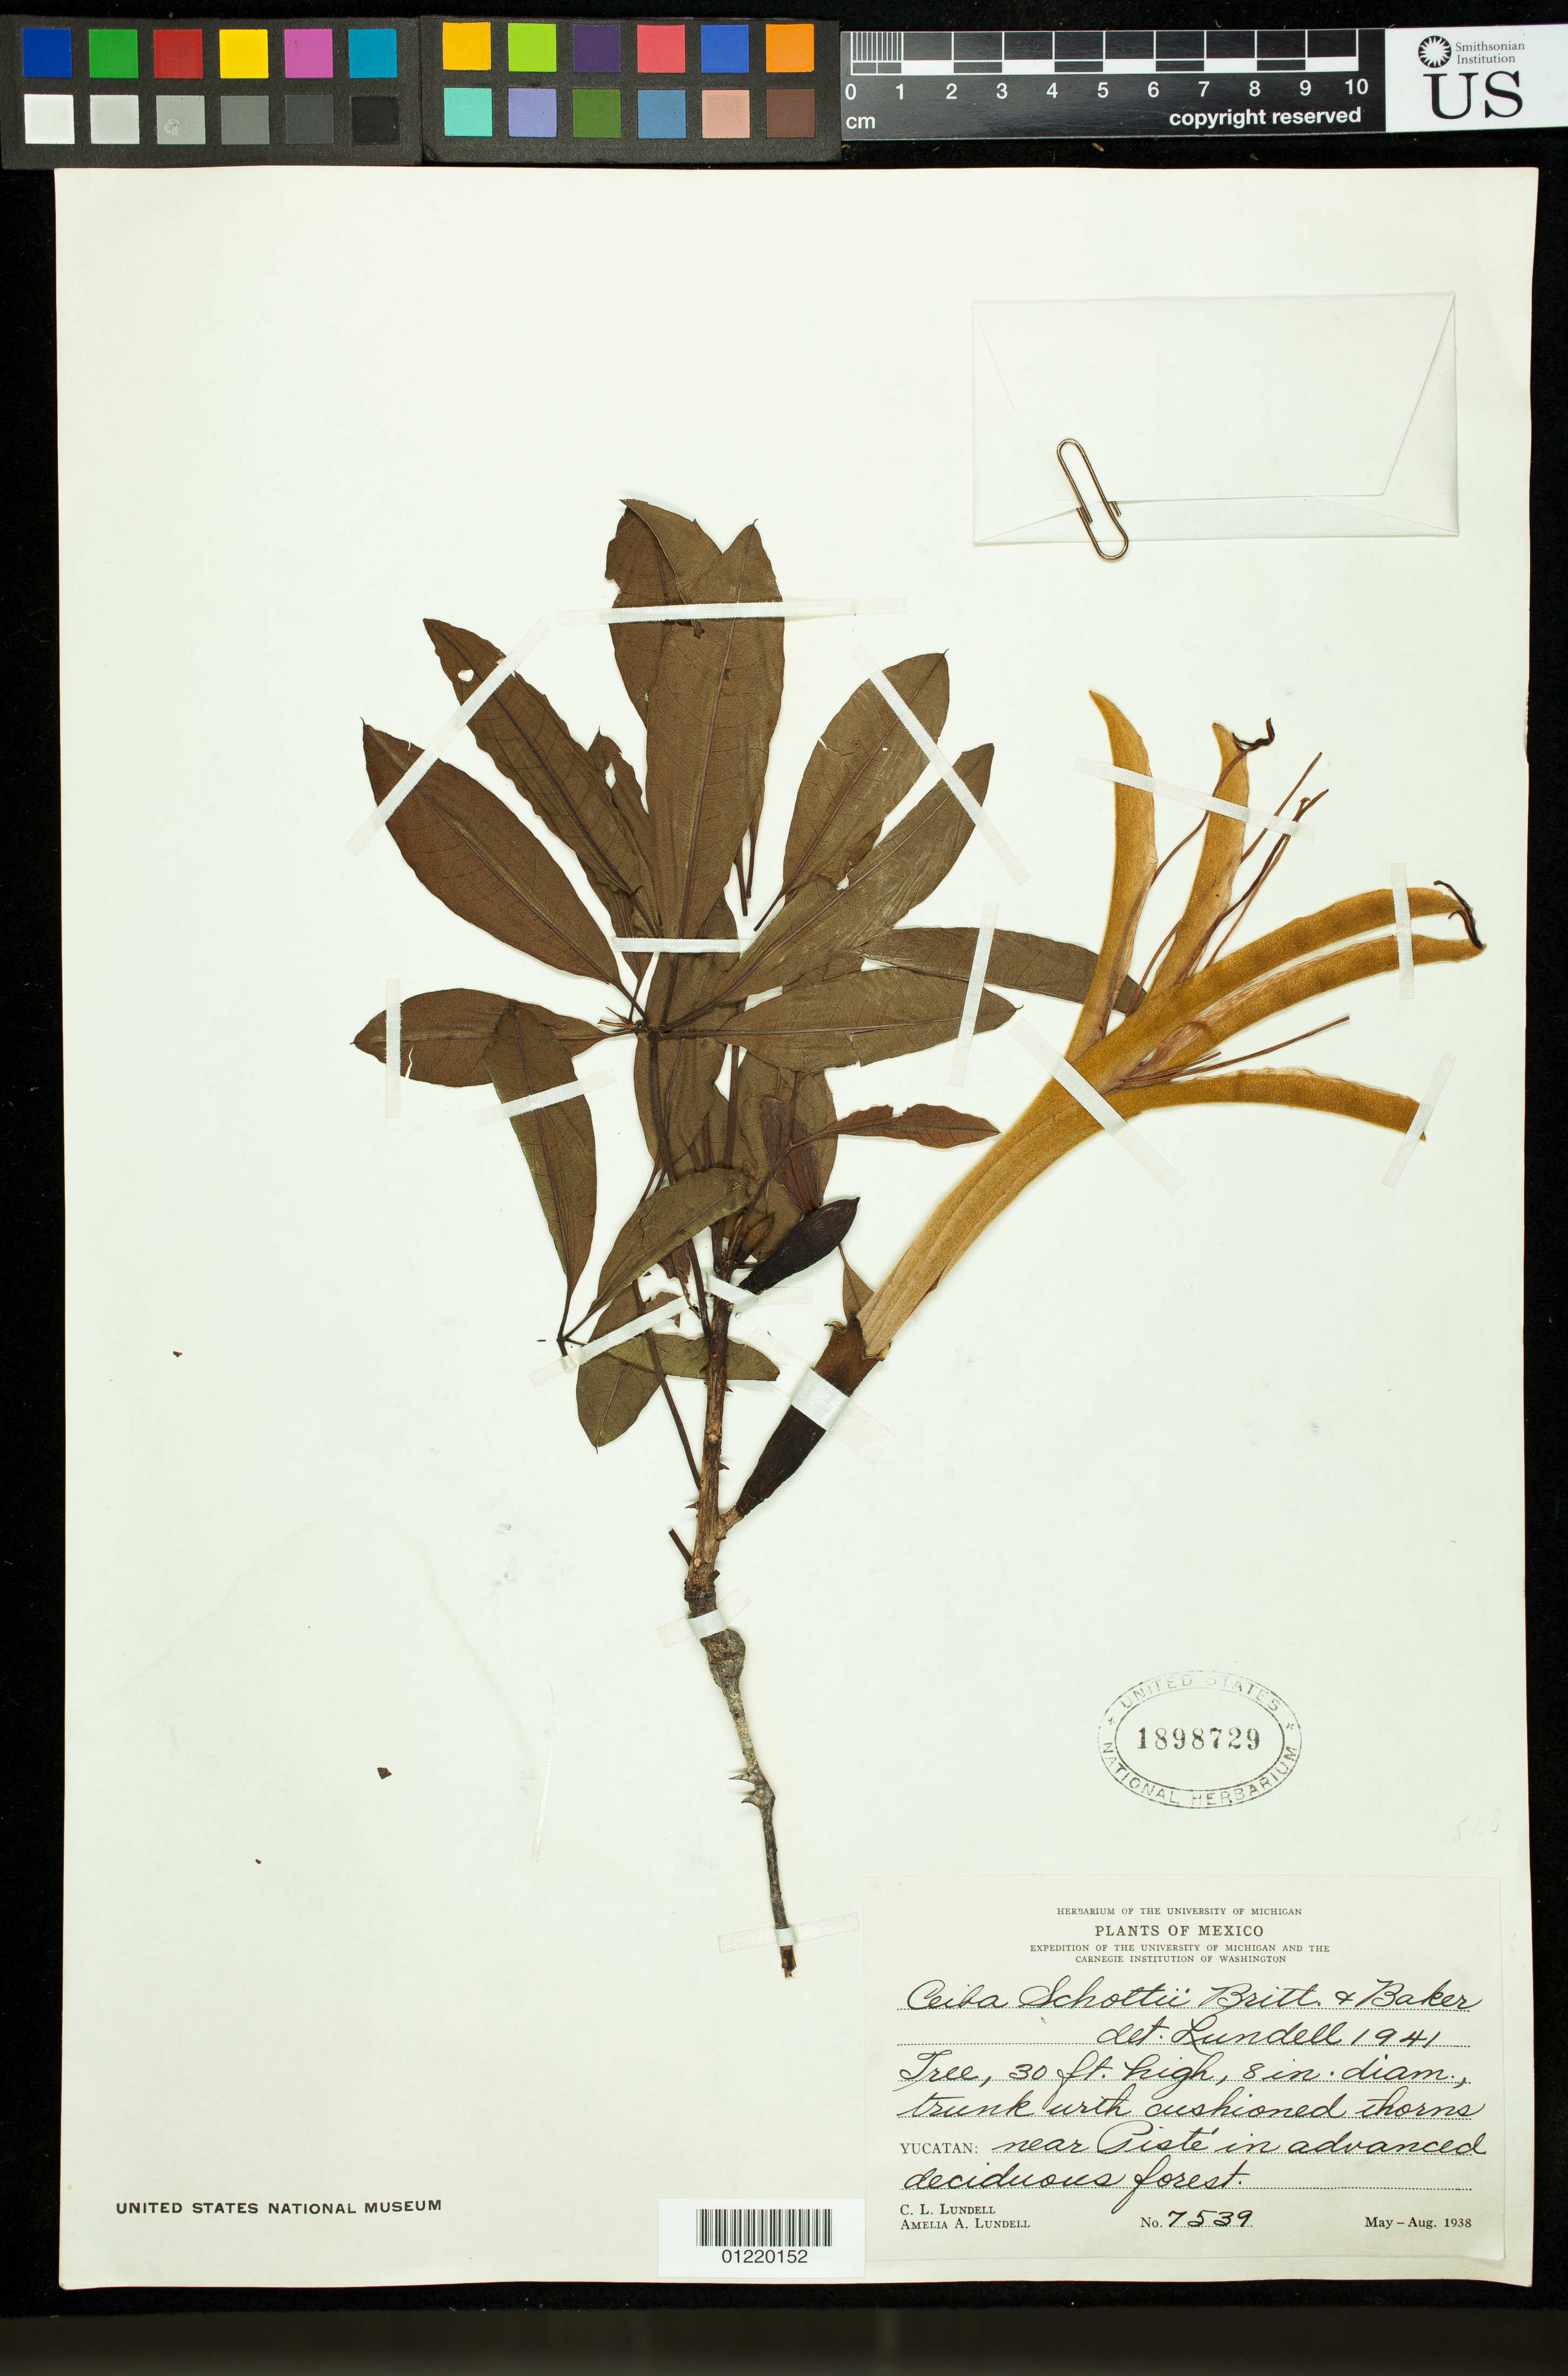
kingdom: Plantae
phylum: Tracheophyta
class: Magnoliopsida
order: Malvales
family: Malvaceae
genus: Ceiba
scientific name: Ceiba schottii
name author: Britten & Baker f.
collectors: C. L. Lundell & A. A. Lundell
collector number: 7539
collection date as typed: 1938-05/1938-08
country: Mexico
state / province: Yucatán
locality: Yucatan: near Pisté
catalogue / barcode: US 1898729